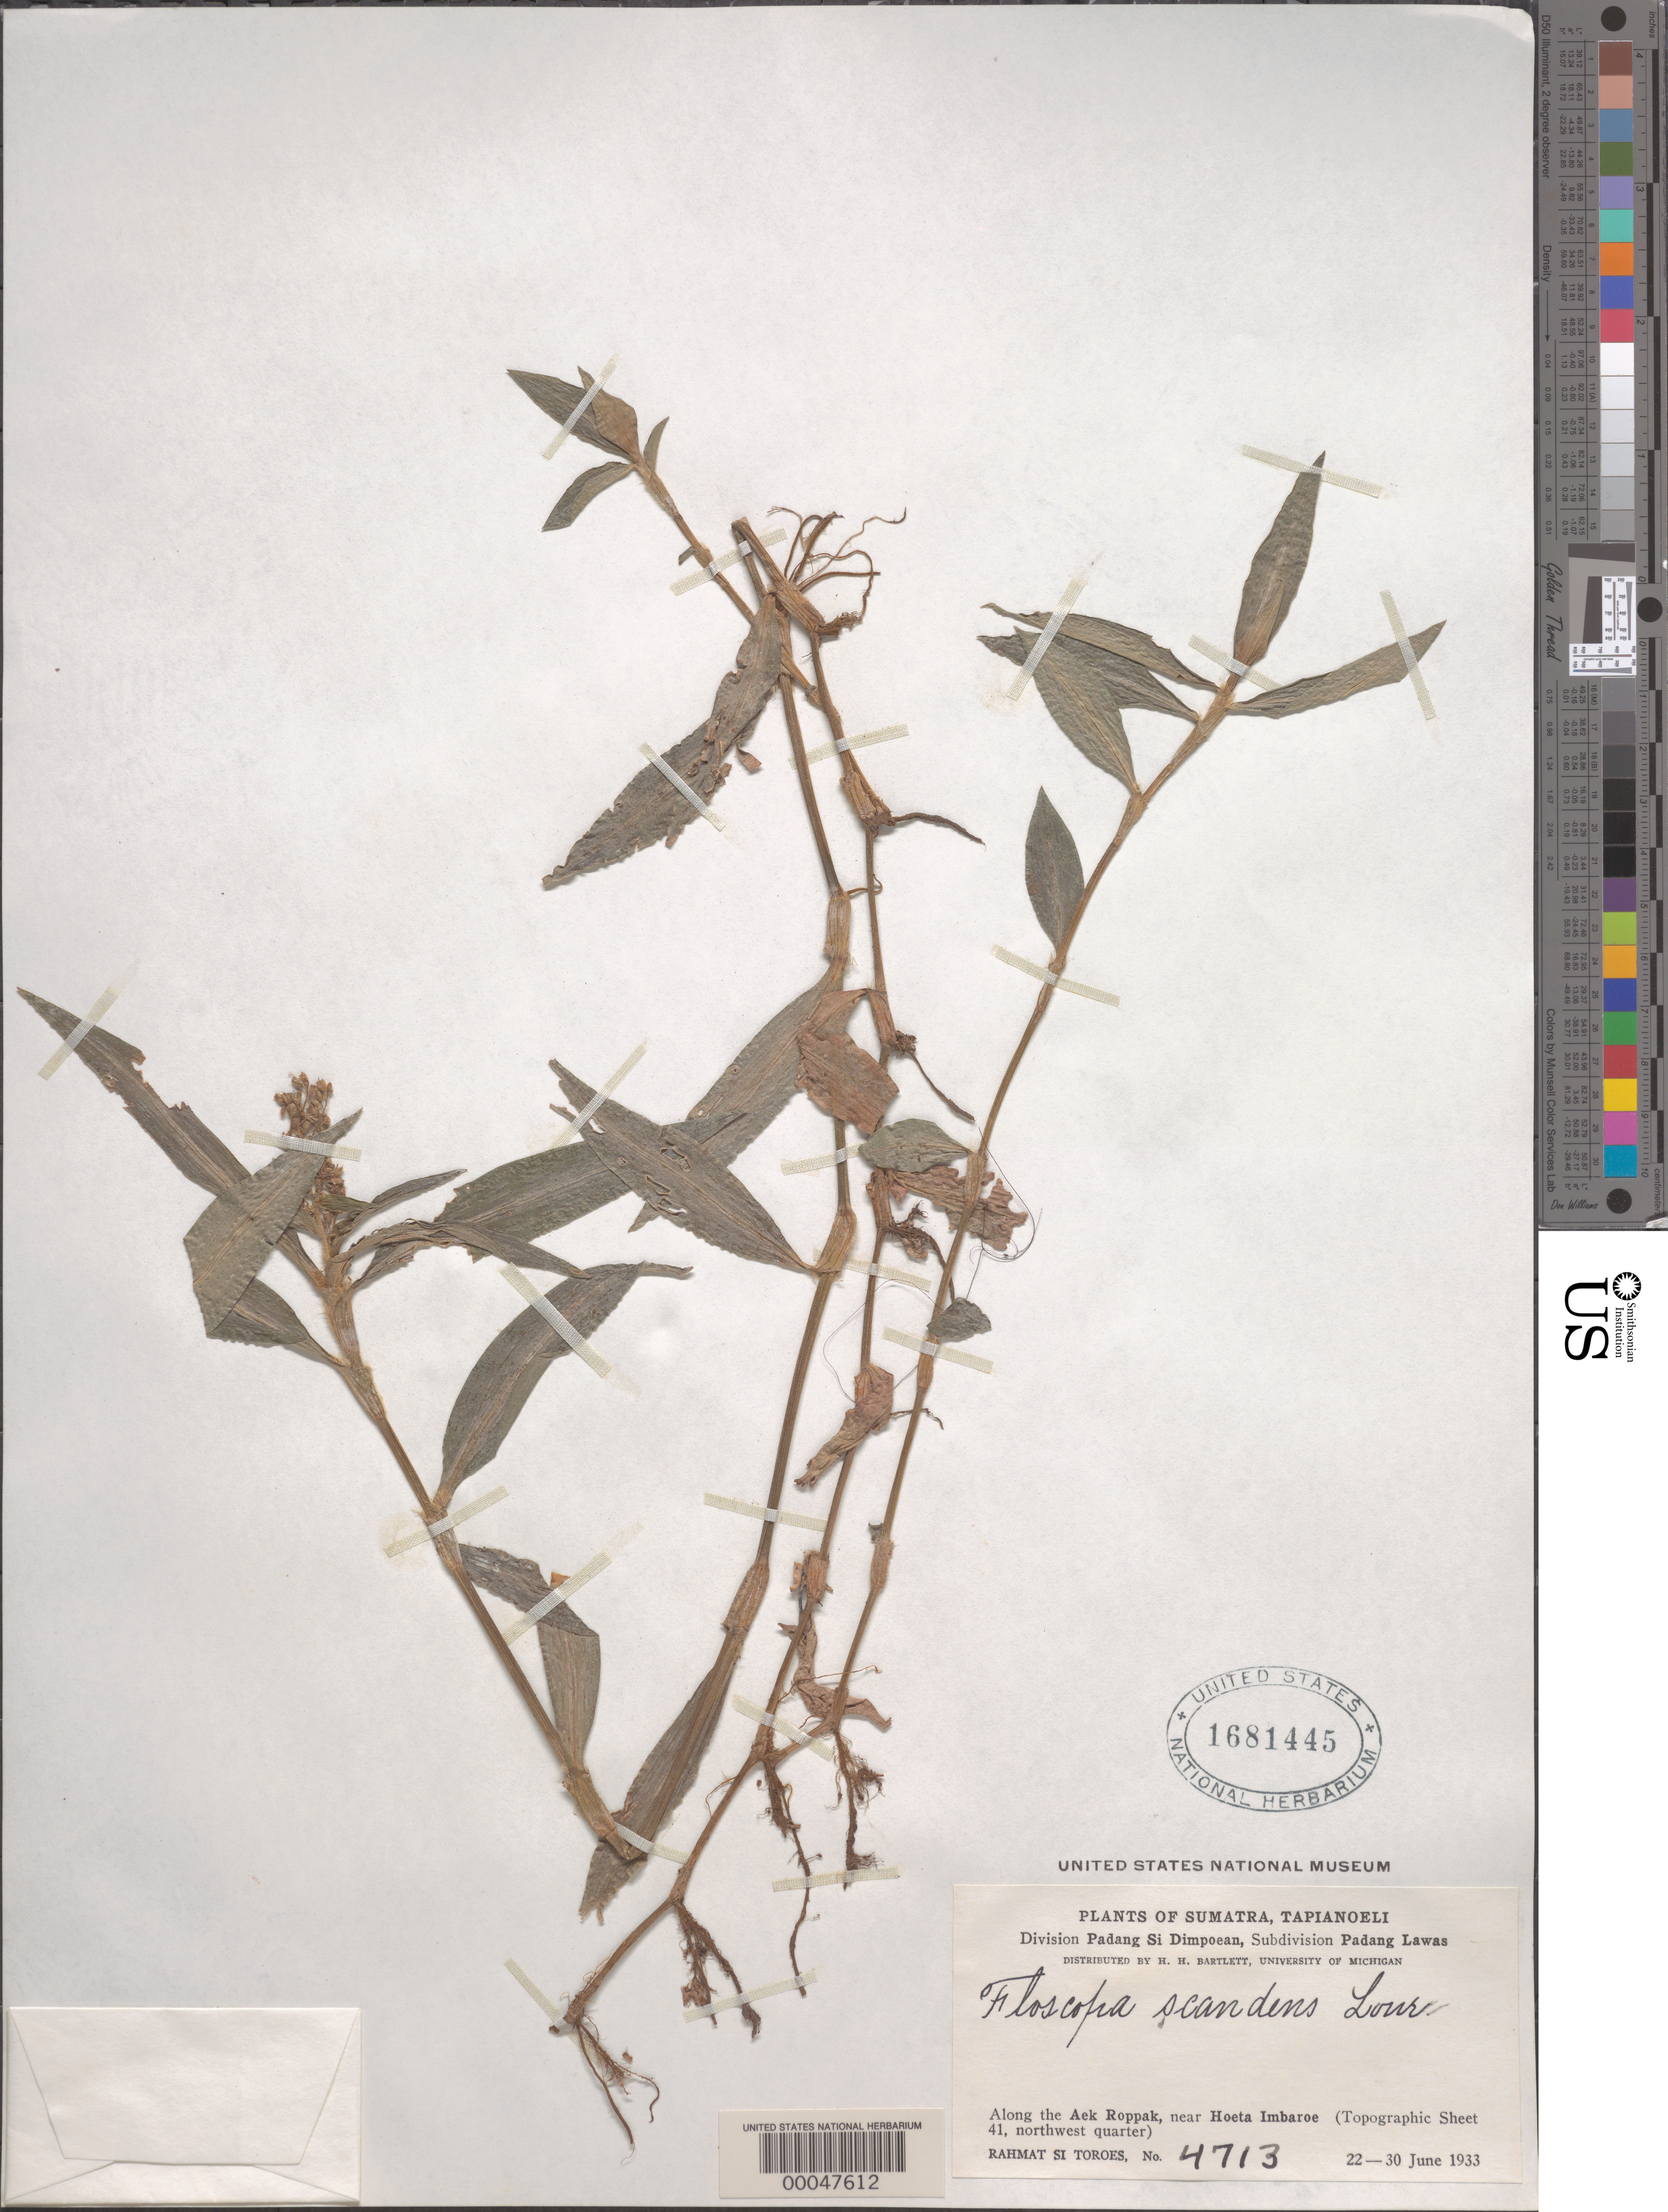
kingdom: Plantae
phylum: Tracheophyta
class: Liliopsida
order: Commelinales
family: Commelinaceae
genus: Floscopa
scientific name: Floscopa scandens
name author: Lour.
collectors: Rahmat Si Boeea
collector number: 4713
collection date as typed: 22 Jun 1933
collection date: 1933-06-22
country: Indonesia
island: Sumatra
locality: Padang si dimpoean, padang lawas, aek roppak, near hoeta imbaroe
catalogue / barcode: US 1681445